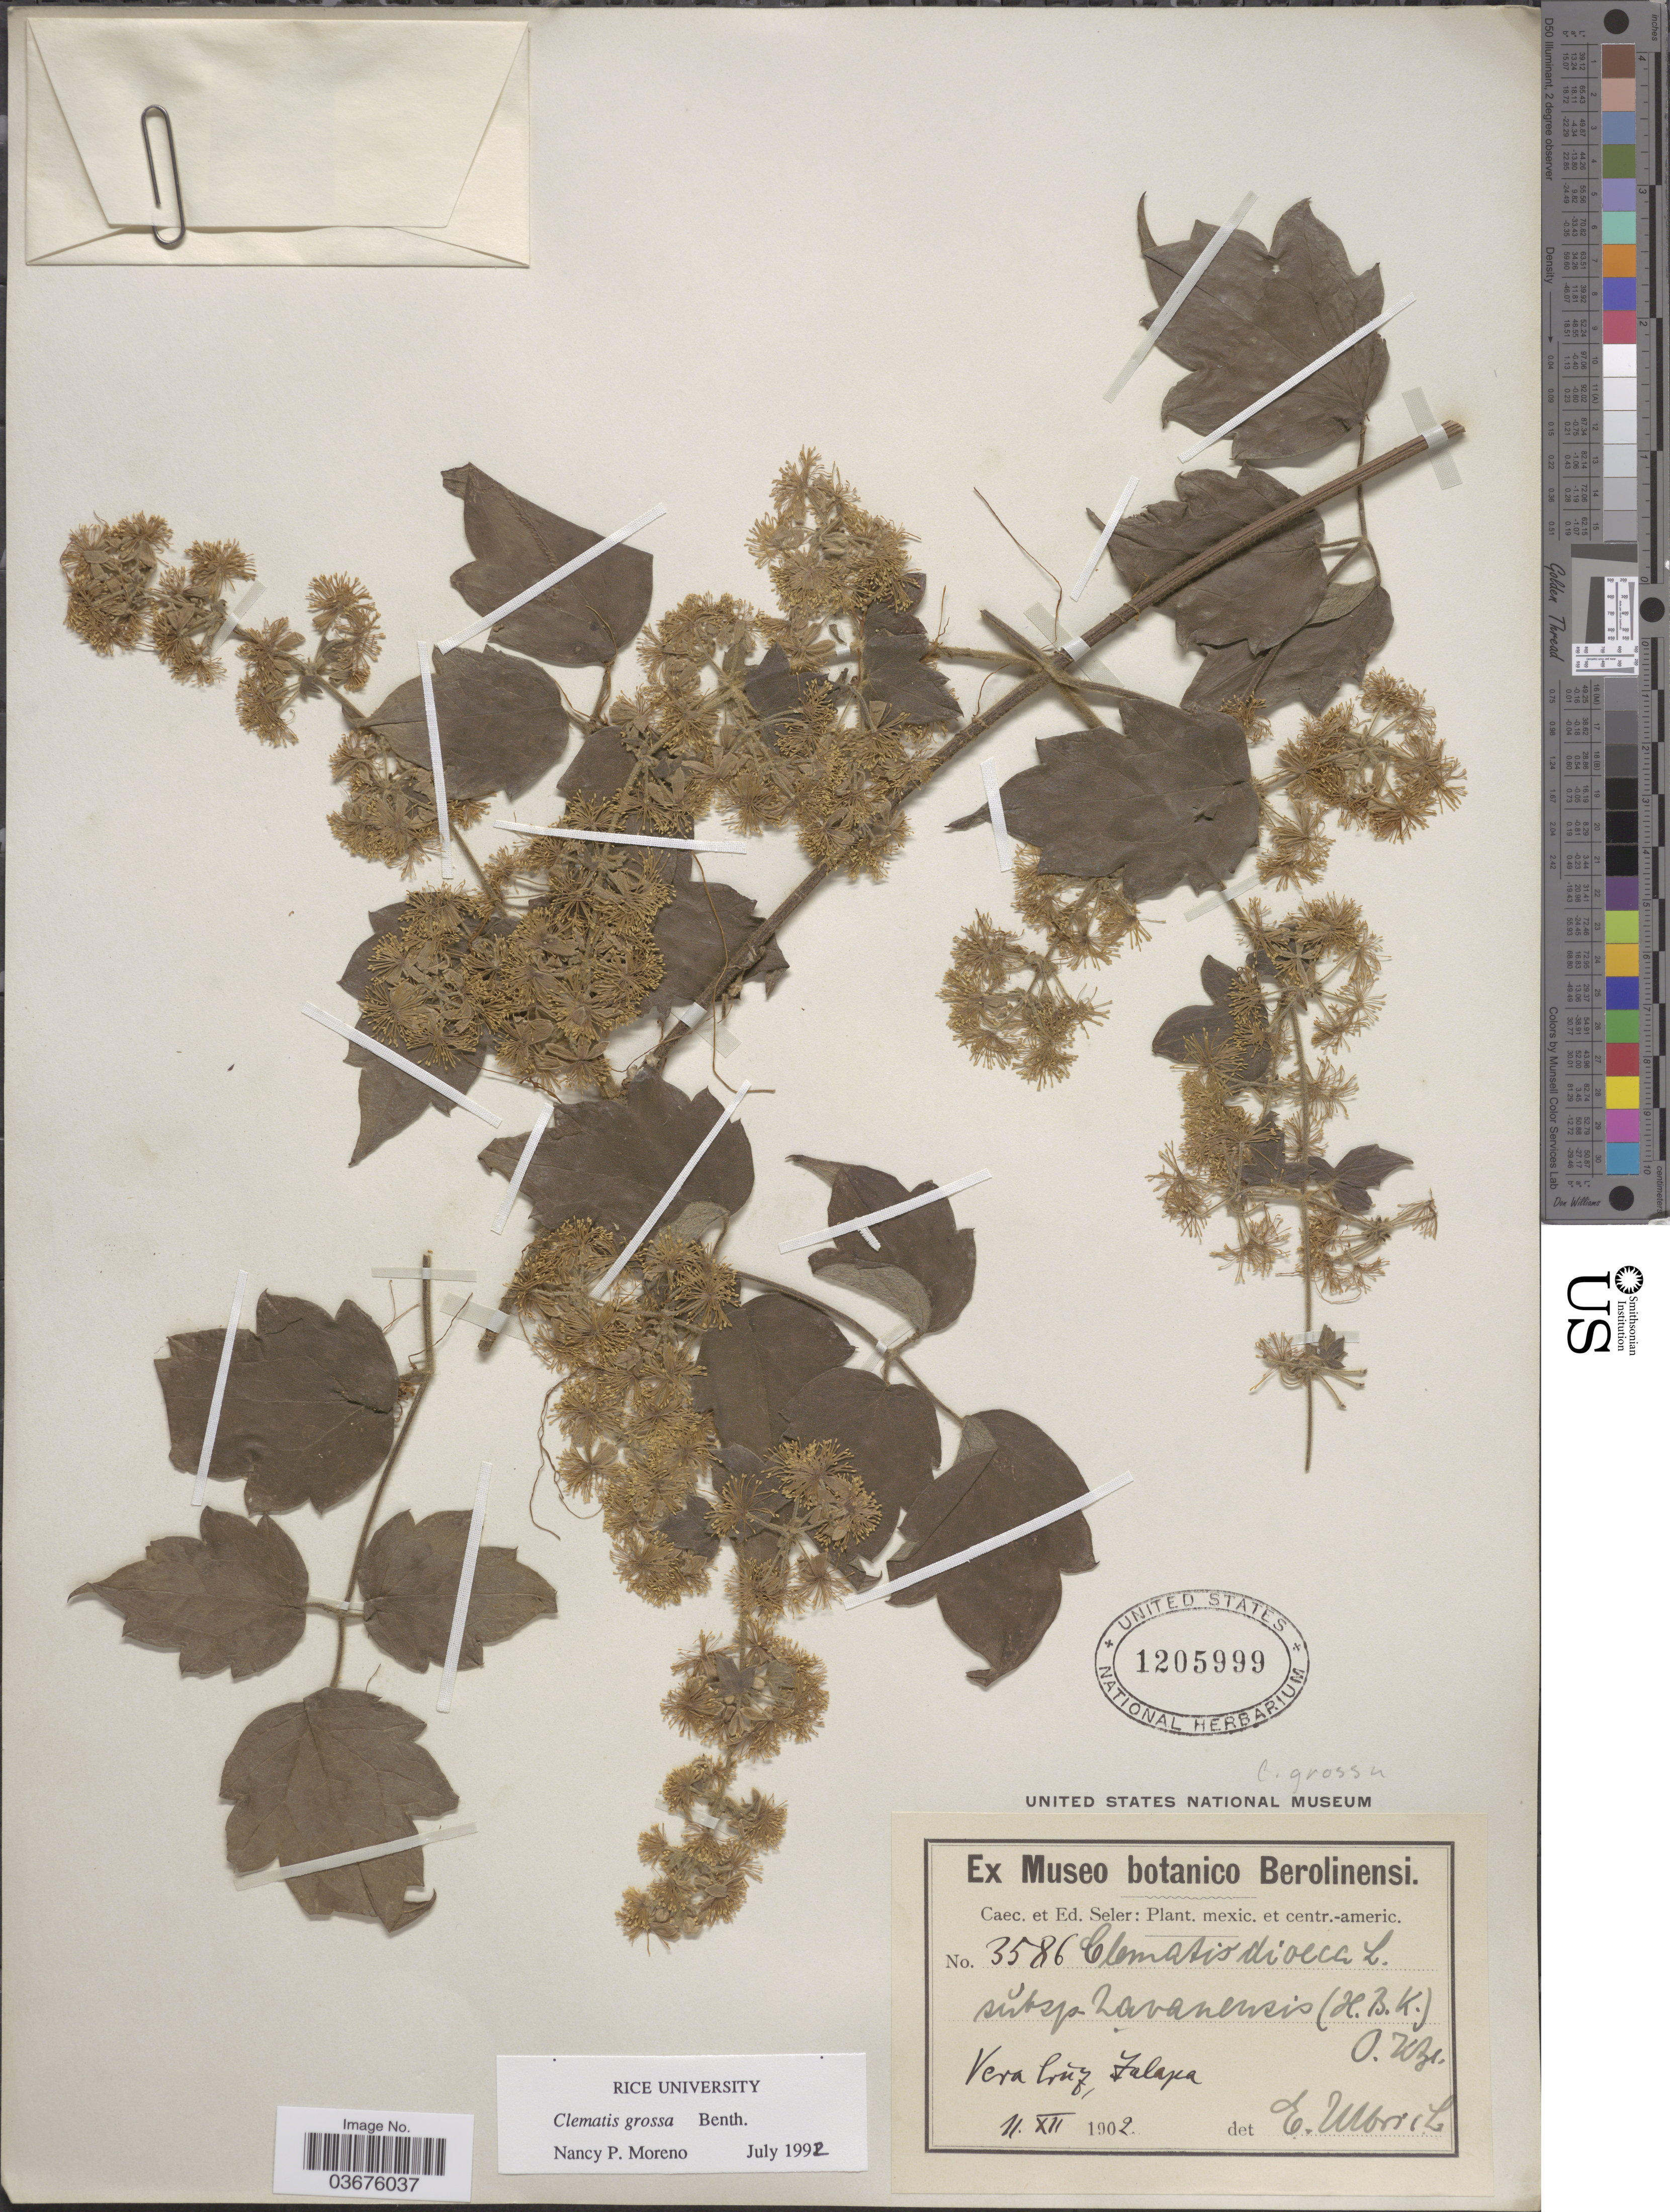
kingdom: Plantae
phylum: Tracheophyta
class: Magnoliopsida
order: Ranunculales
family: Ranunculaceae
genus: Clematis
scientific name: Clematis grossa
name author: Benth.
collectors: C. Seler & E. G. Seler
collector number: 3586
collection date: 1902-12-11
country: Mexico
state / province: Veracruz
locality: Vera Crúz, Jalapa.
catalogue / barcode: US 1205999